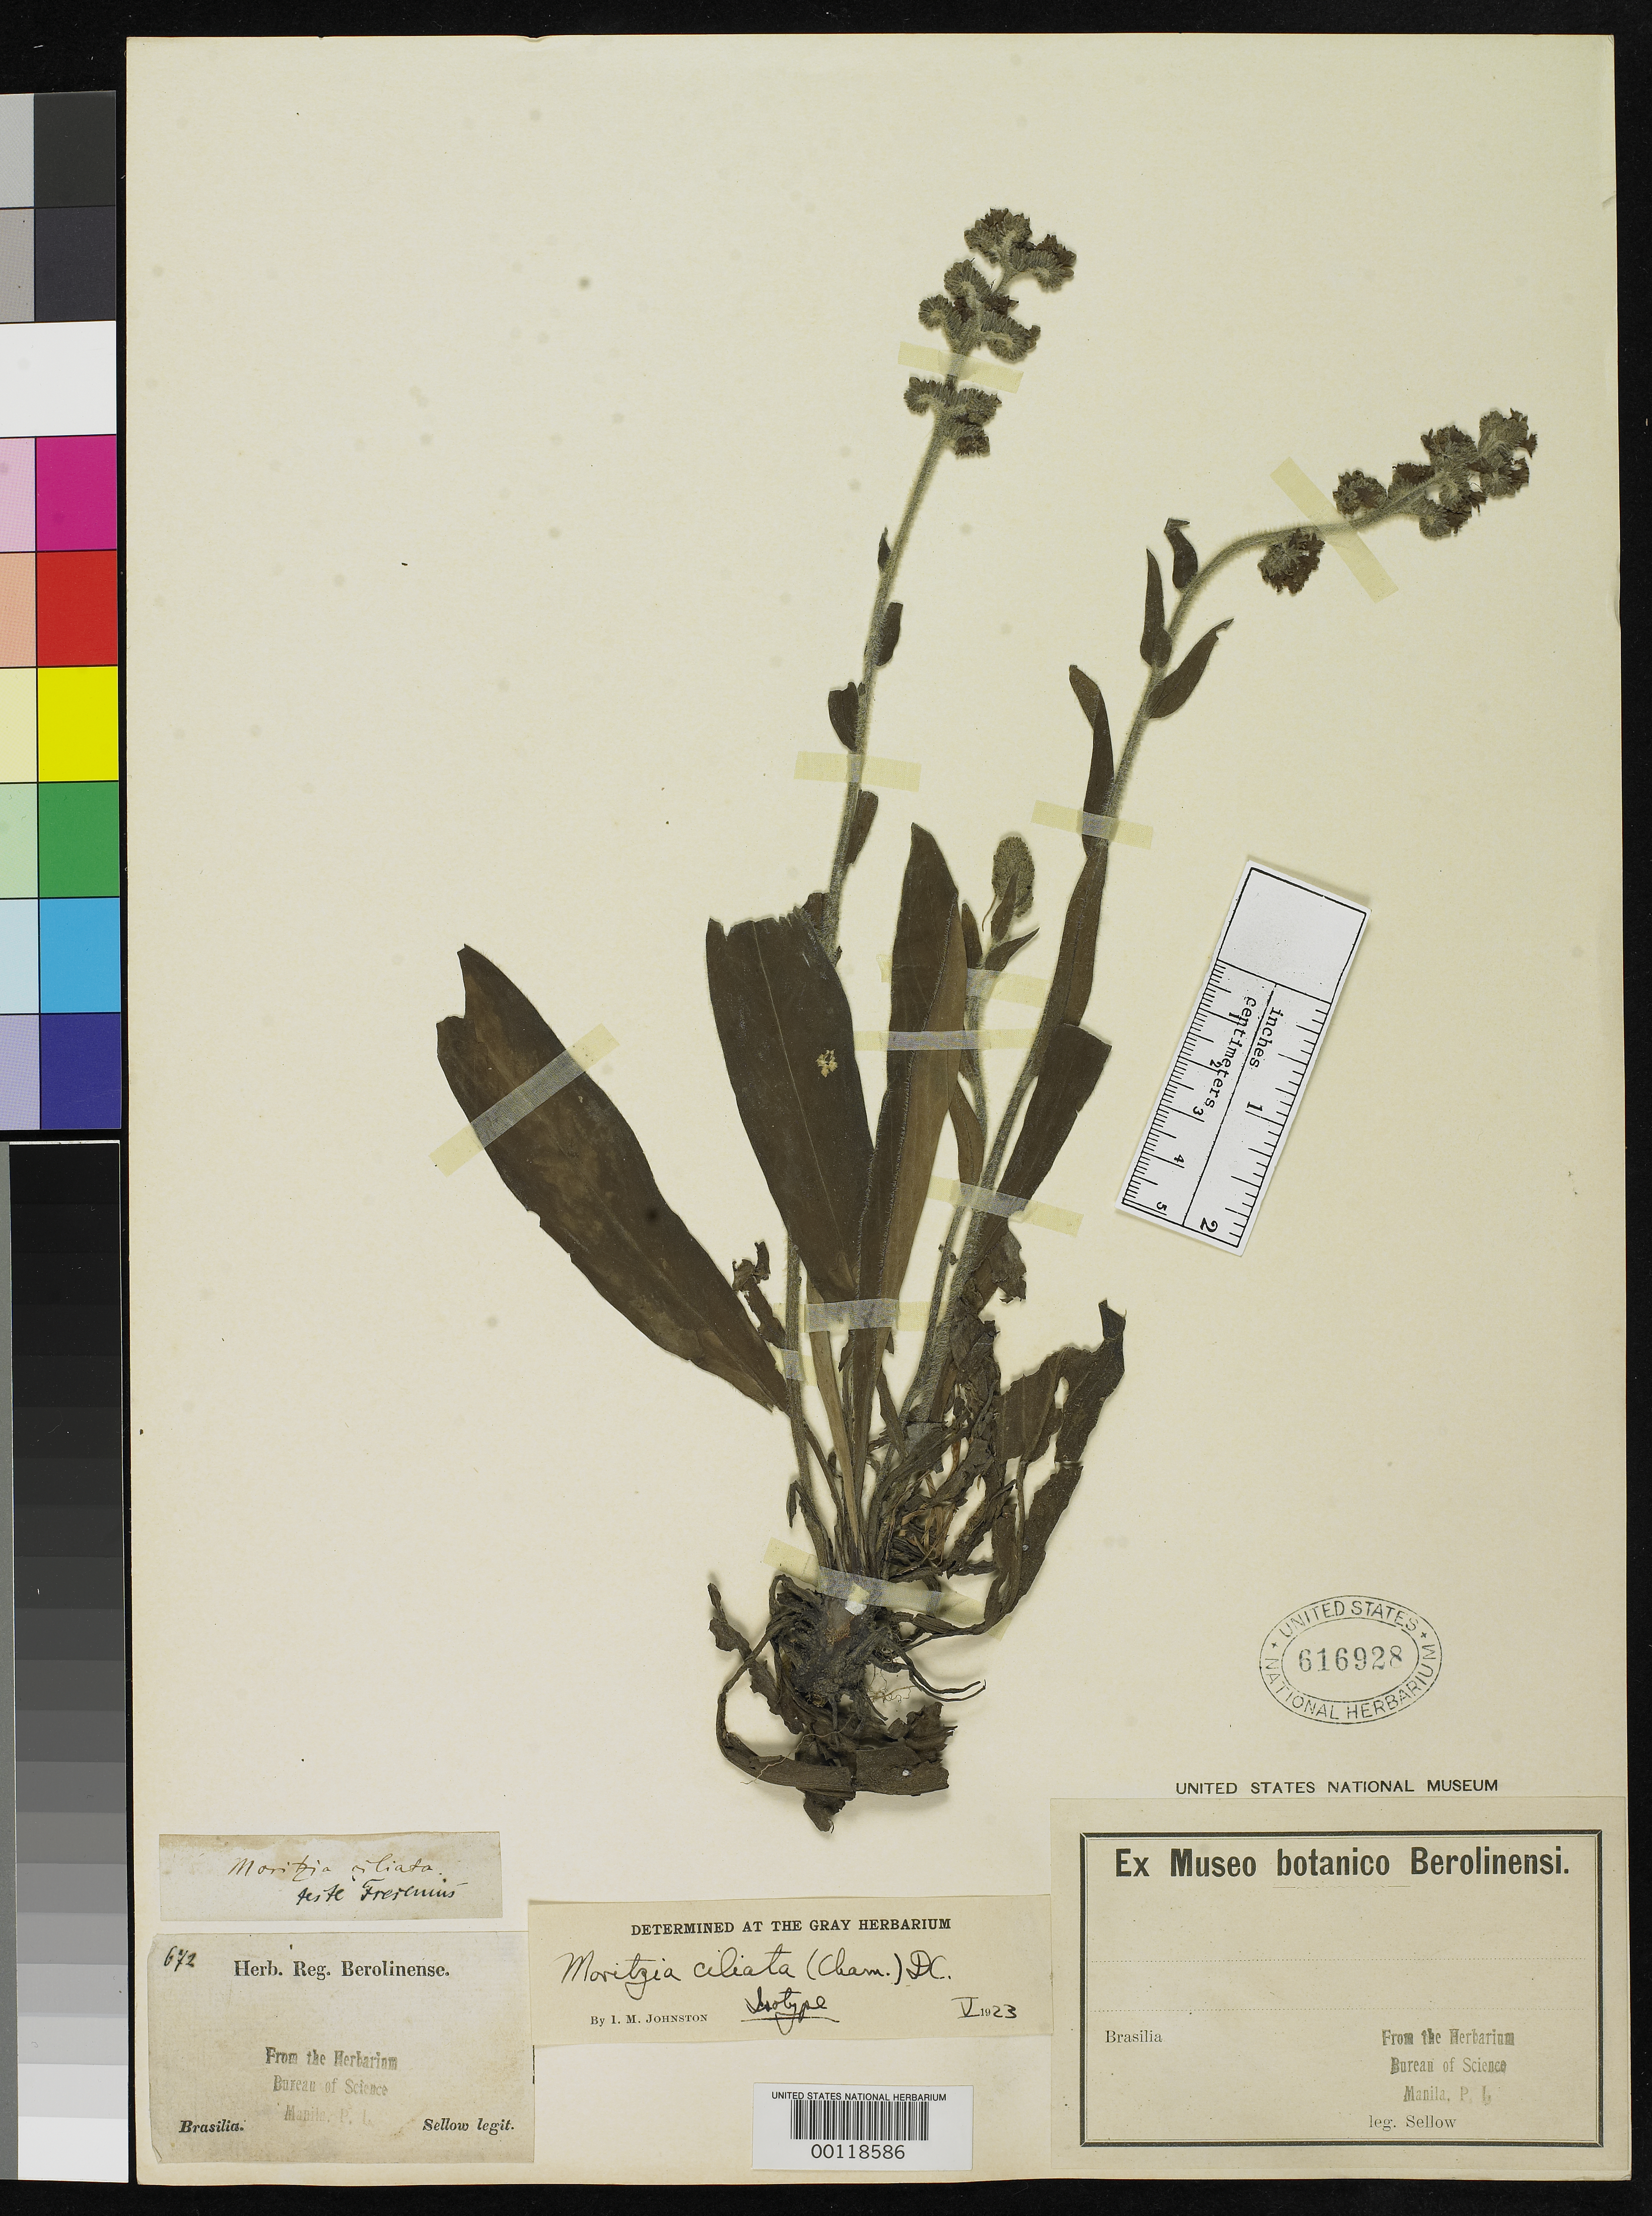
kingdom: Plantae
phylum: Tracheophyta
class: Magnoliopsida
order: Boraginales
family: Boraginaceae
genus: Anchusa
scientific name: Anchusa ciliata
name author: Cham.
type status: Isotype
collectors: F. Sellow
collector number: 672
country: Brazil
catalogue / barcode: US 616928